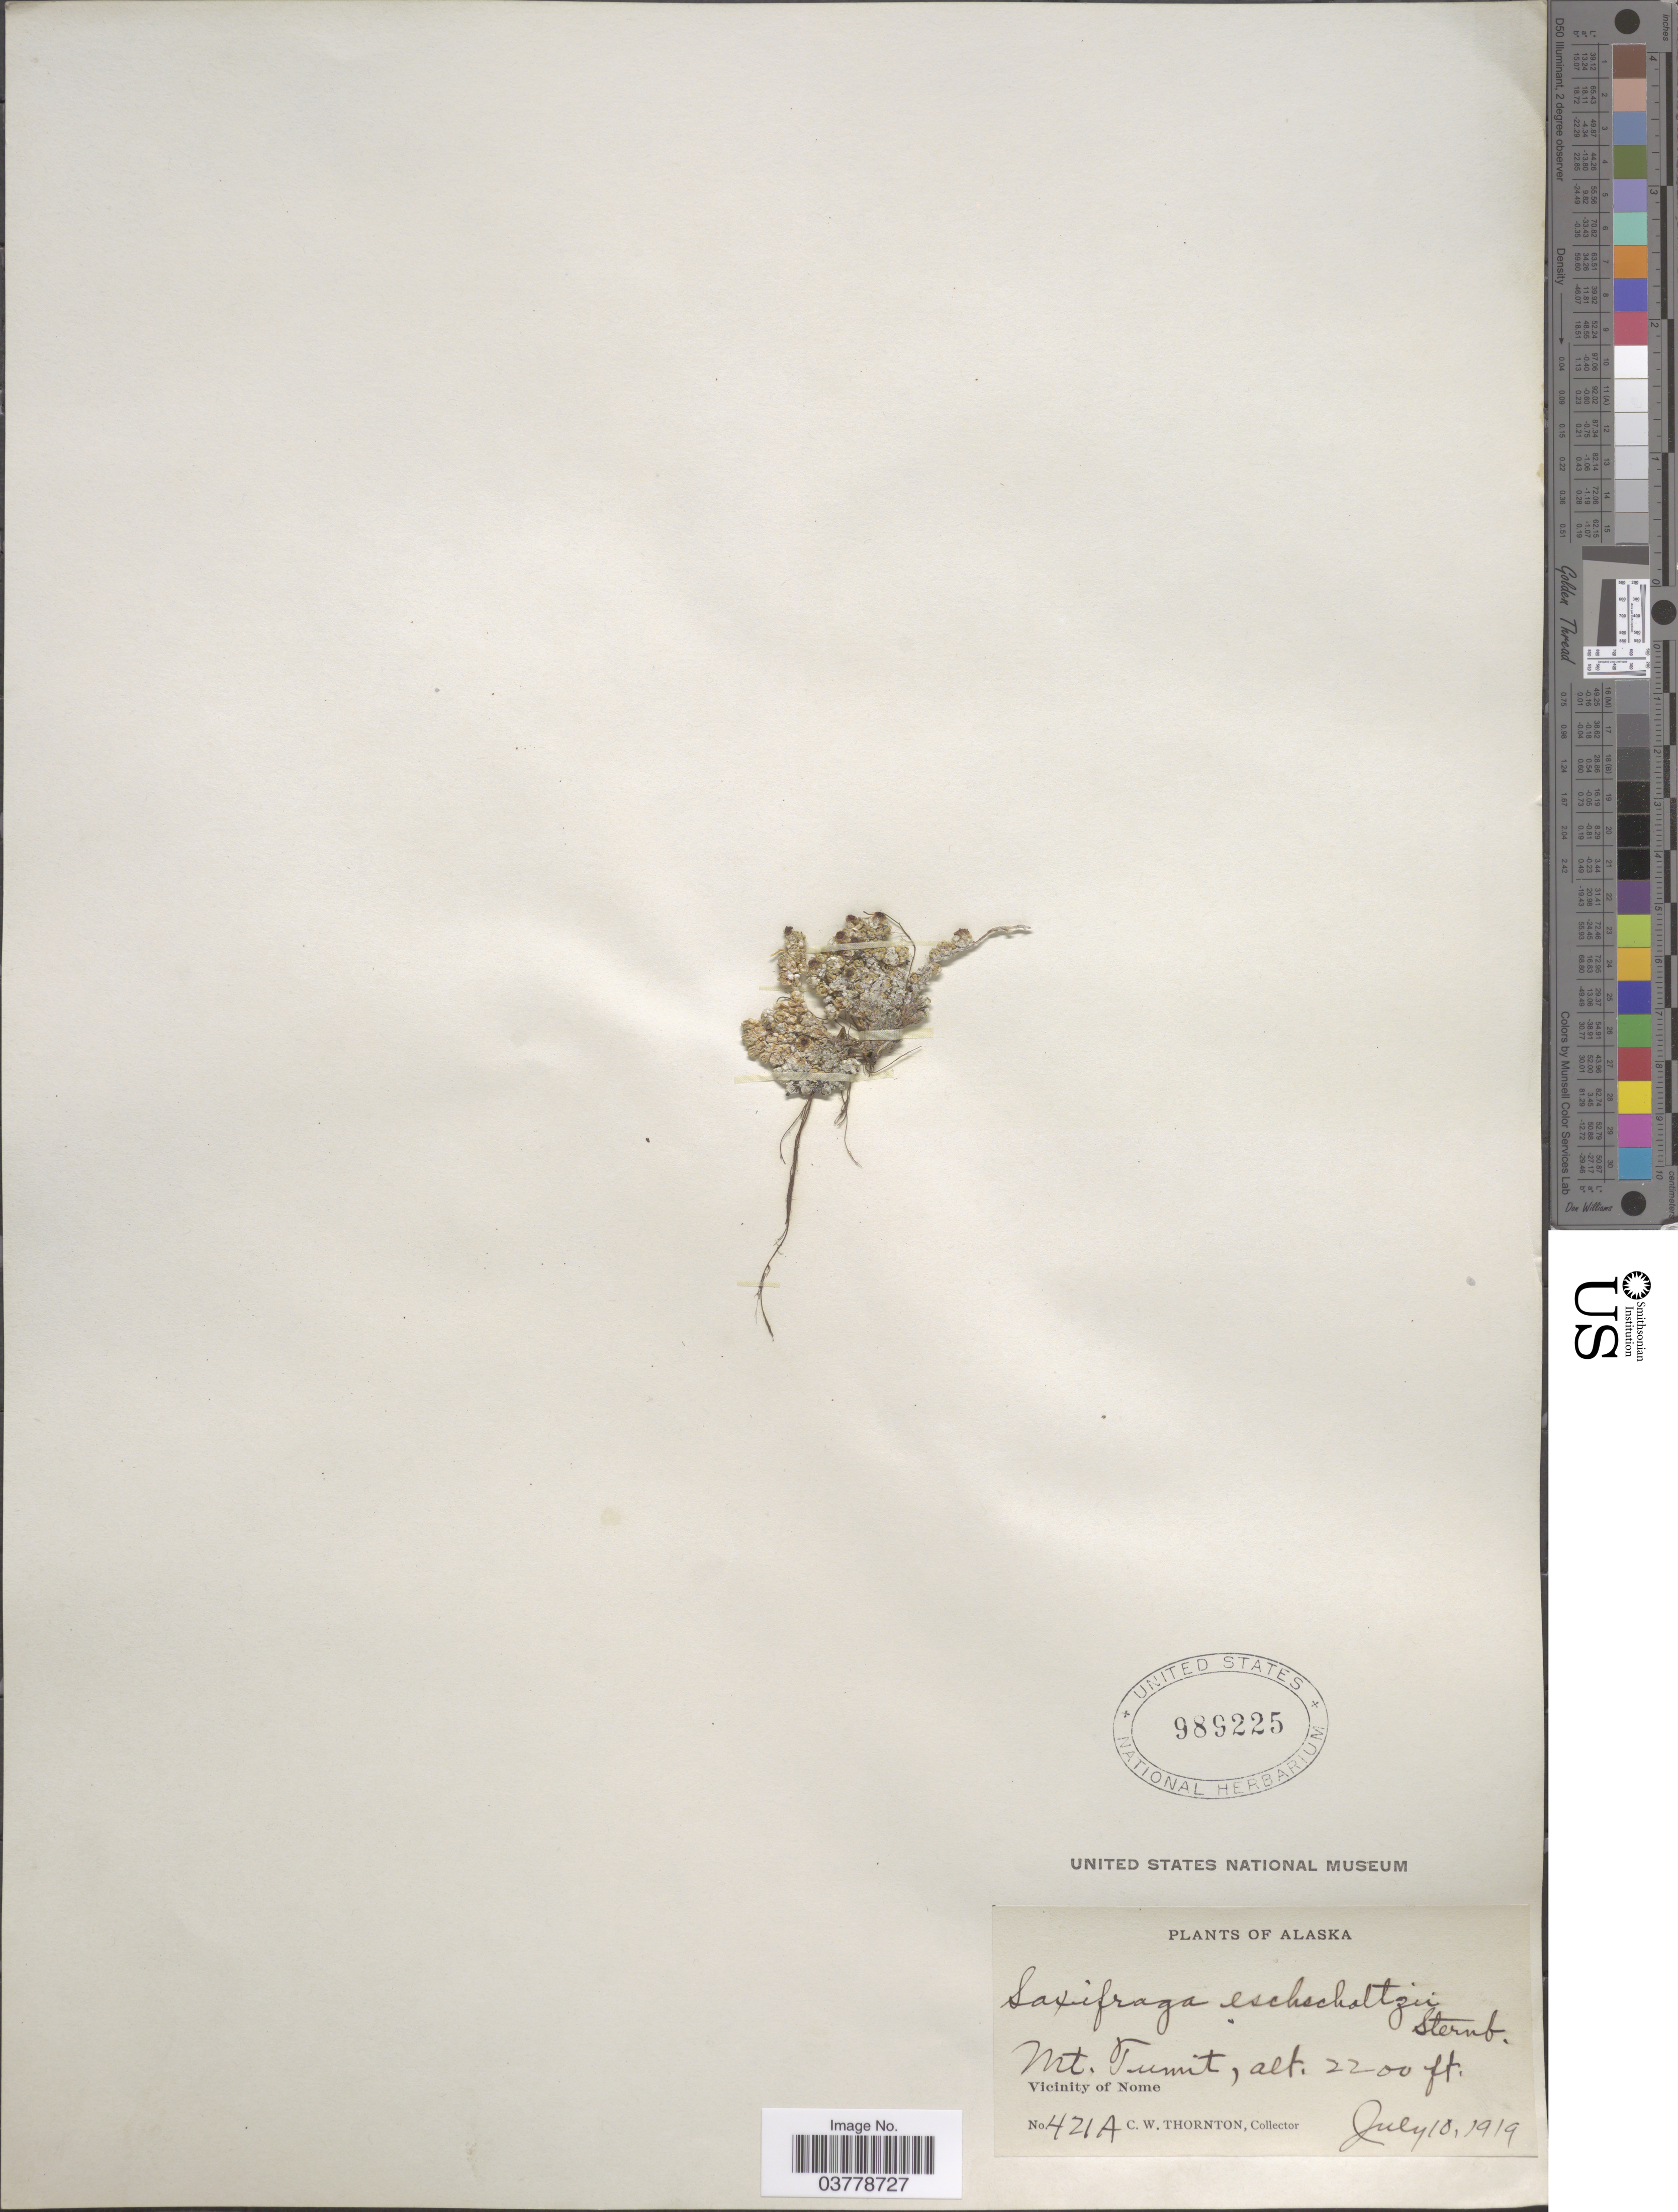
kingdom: Plantae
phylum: Tracheophyta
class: Magnoliopsida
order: Saxifragales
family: Saxifragaceae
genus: Saxifraga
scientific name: Saxifraga eschscholtzii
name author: Sternb.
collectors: C. Thornton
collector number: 421A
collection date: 1919-07-10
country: United States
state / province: Alaska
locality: Mt. Tumit. Vicinity of Nome.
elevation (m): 671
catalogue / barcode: US 989225